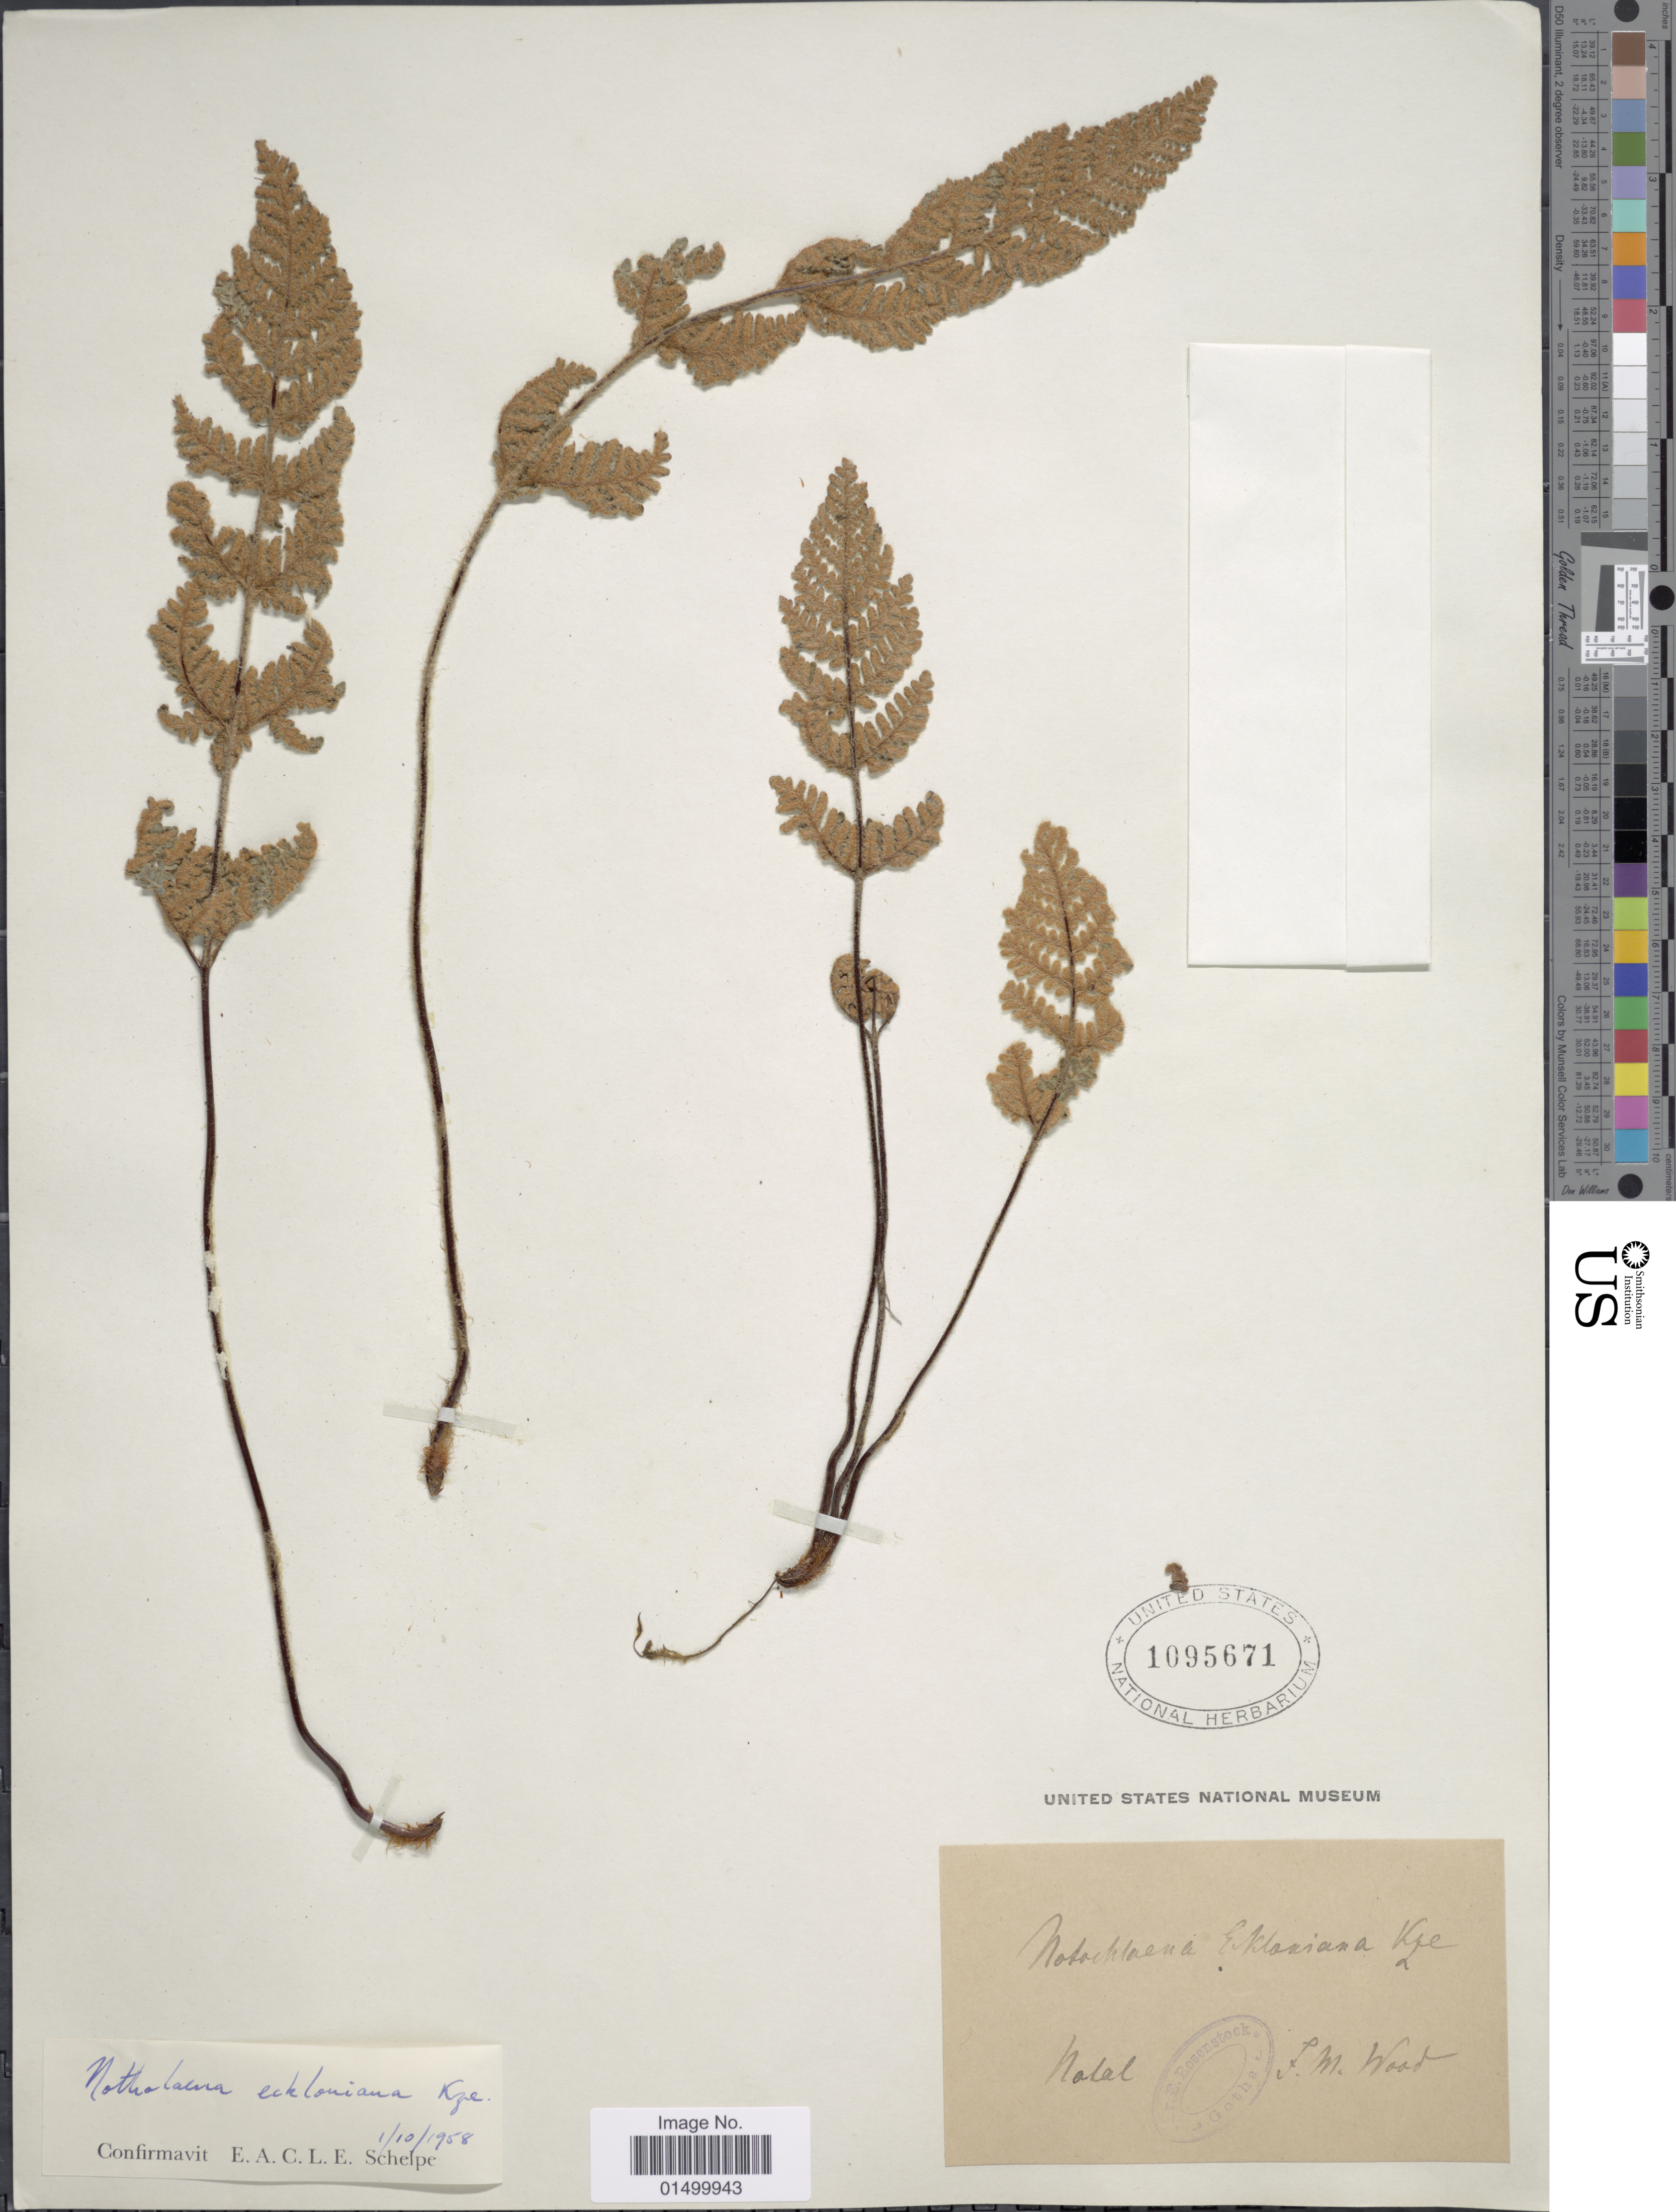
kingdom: Plantae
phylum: Tracheophyta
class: Polypodiopsida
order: Polypodiales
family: Pteridaceae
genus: Cheilanthes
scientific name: Cheilanthes eckloniana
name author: Mett.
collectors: J. M. Wood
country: South Africa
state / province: KwaZulu-Natal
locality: Natal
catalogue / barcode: US 1095671